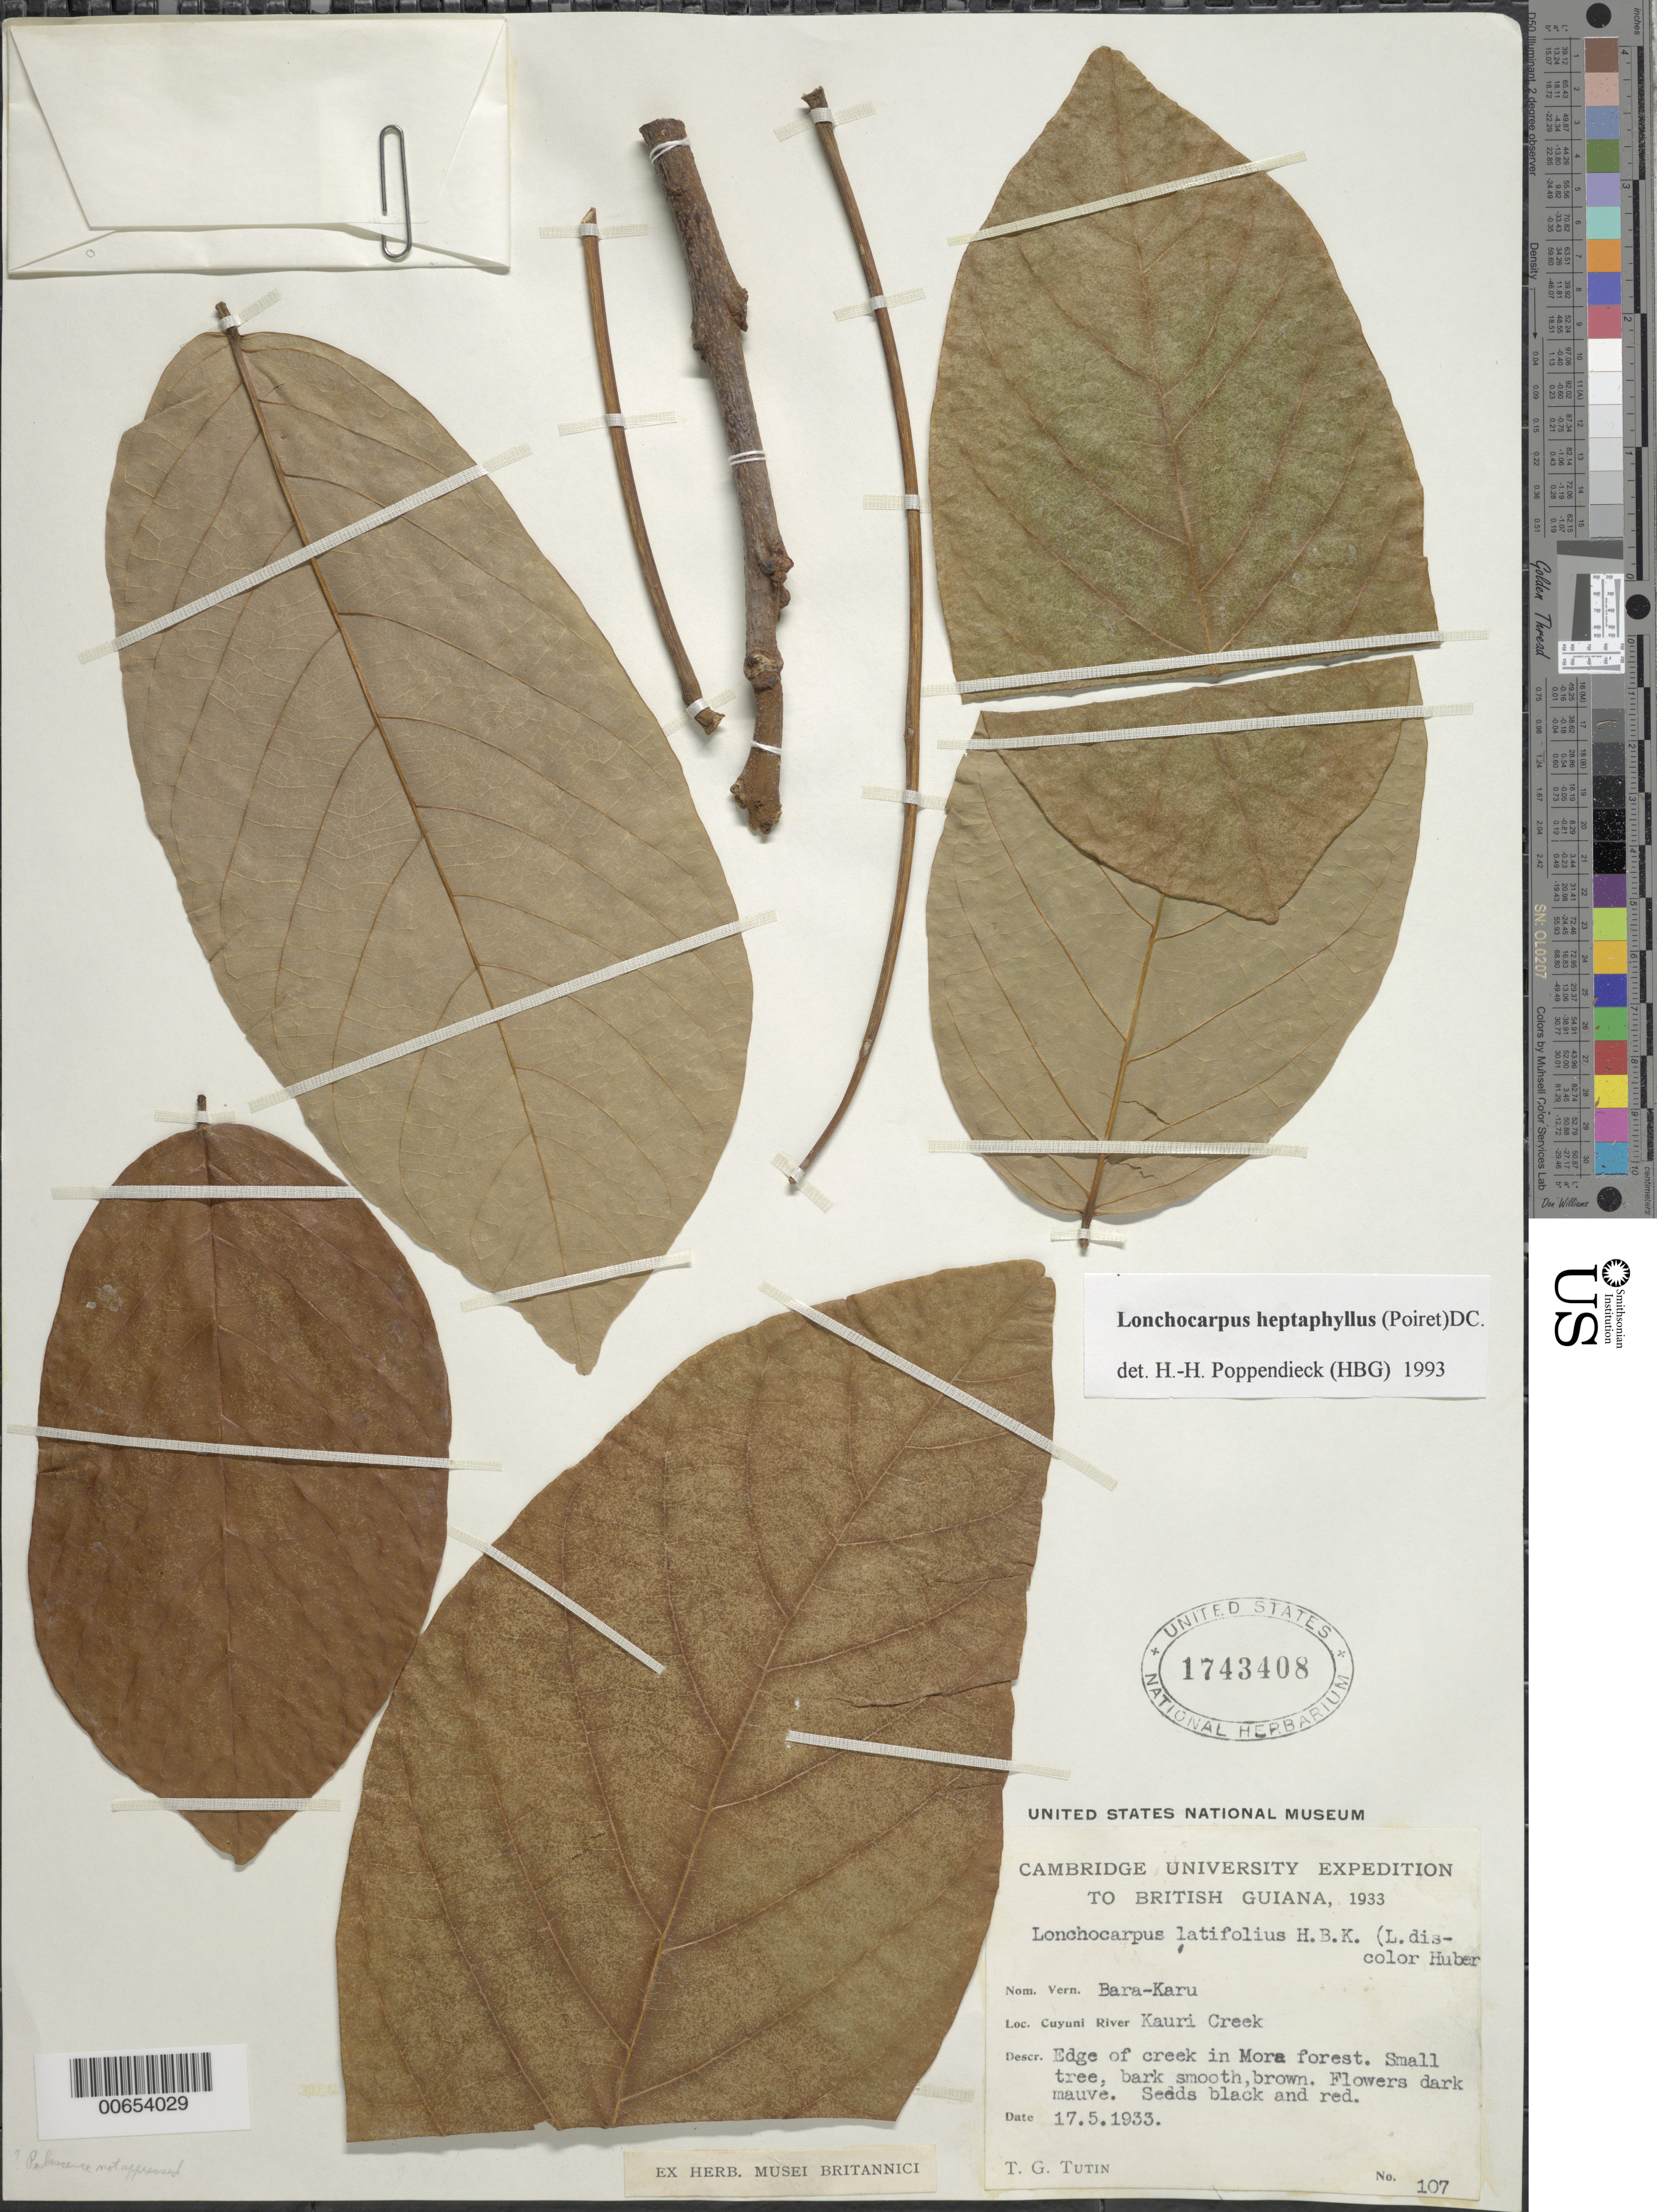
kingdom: Plantae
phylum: Tracheophyta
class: Magnoliopsida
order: Fabales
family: Fabaceae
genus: Lonchocarpus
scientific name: Lonchocarpus heptaphyllus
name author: (Poir.) DC.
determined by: Poppendieck, H.-H., (HBG), Institut fur Allgemeine Botanik und Botanischer Garten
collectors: T. G. Tutin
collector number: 107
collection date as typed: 17-May-33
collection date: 1933-05-17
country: Guyana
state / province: Cuyuni-Mazaruni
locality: Mazaruni Station, Karau Creek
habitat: Edge of creek, Mora forest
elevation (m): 30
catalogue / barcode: US 1743408